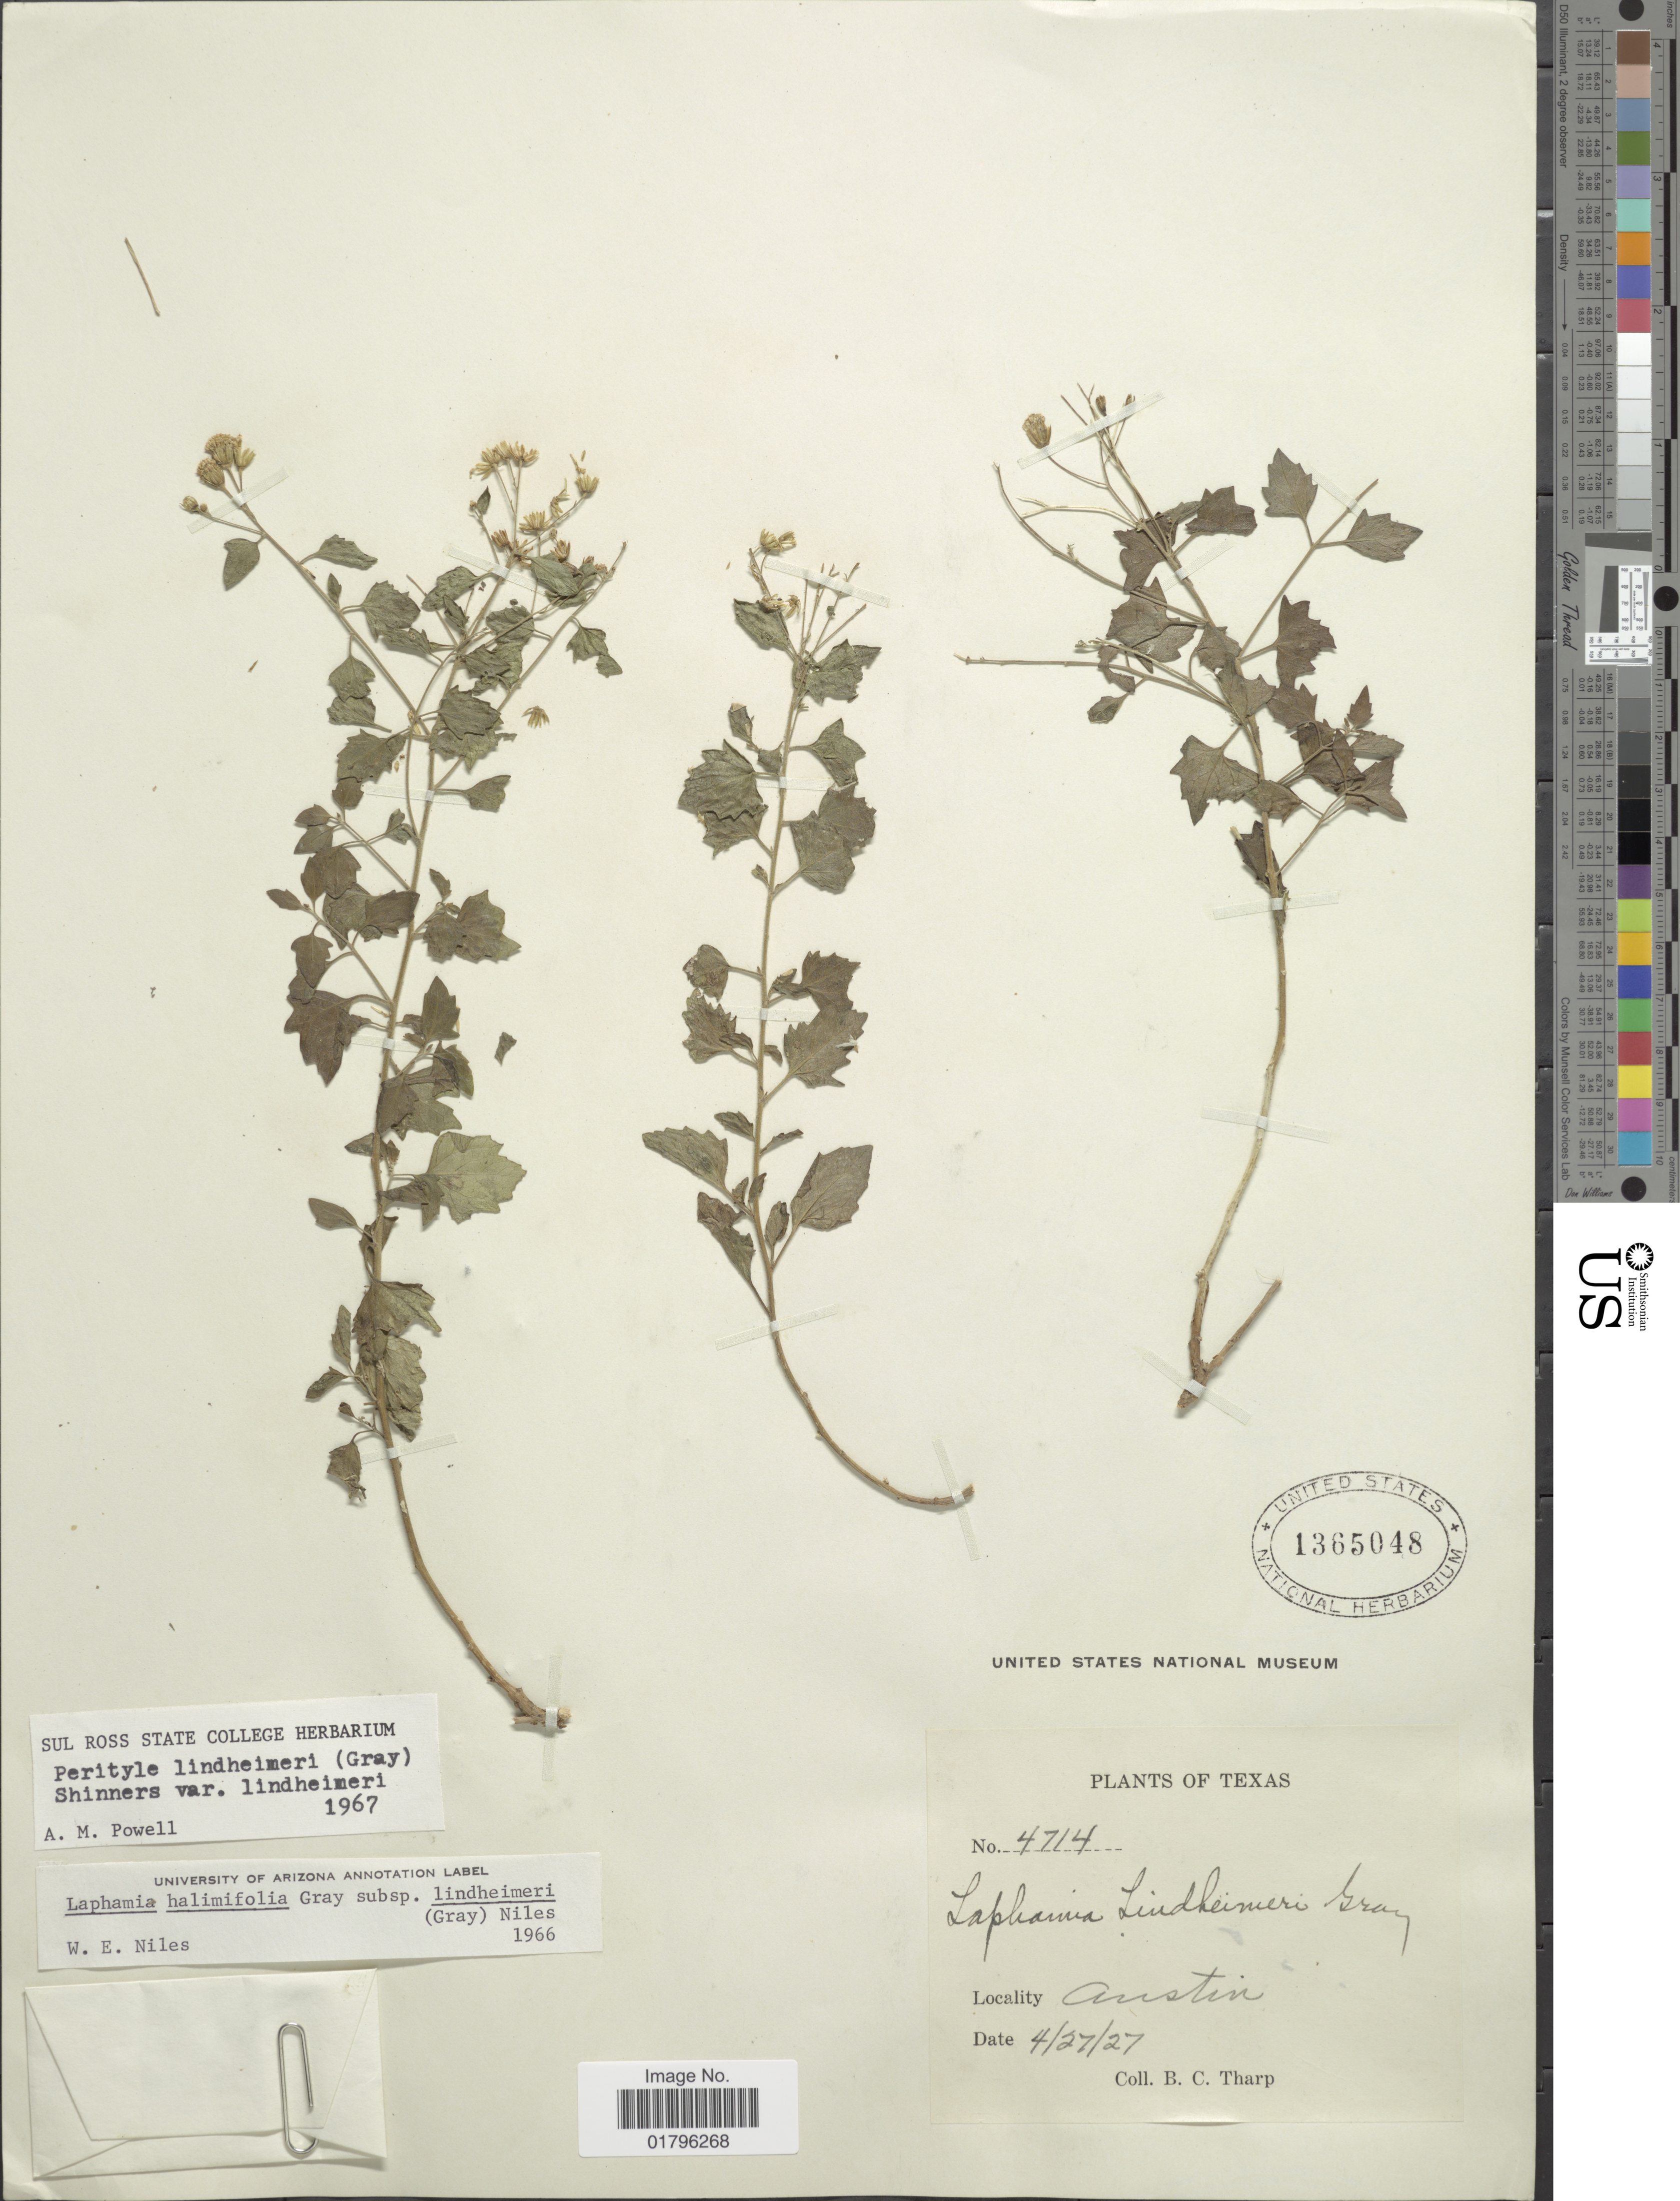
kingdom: Plantae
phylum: Tracheophyta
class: Magnoliopsida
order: Asterales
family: Asteraceae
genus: Perityle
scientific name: Perityle lindheimeri var. lindheimeri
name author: (A. Gray) Shinners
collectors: B. C. Tharp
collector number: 4714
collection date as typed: Transcribed d/m/y: 27/4/27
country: United States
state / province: New Mexico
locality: Austin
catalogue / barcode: US 1365048